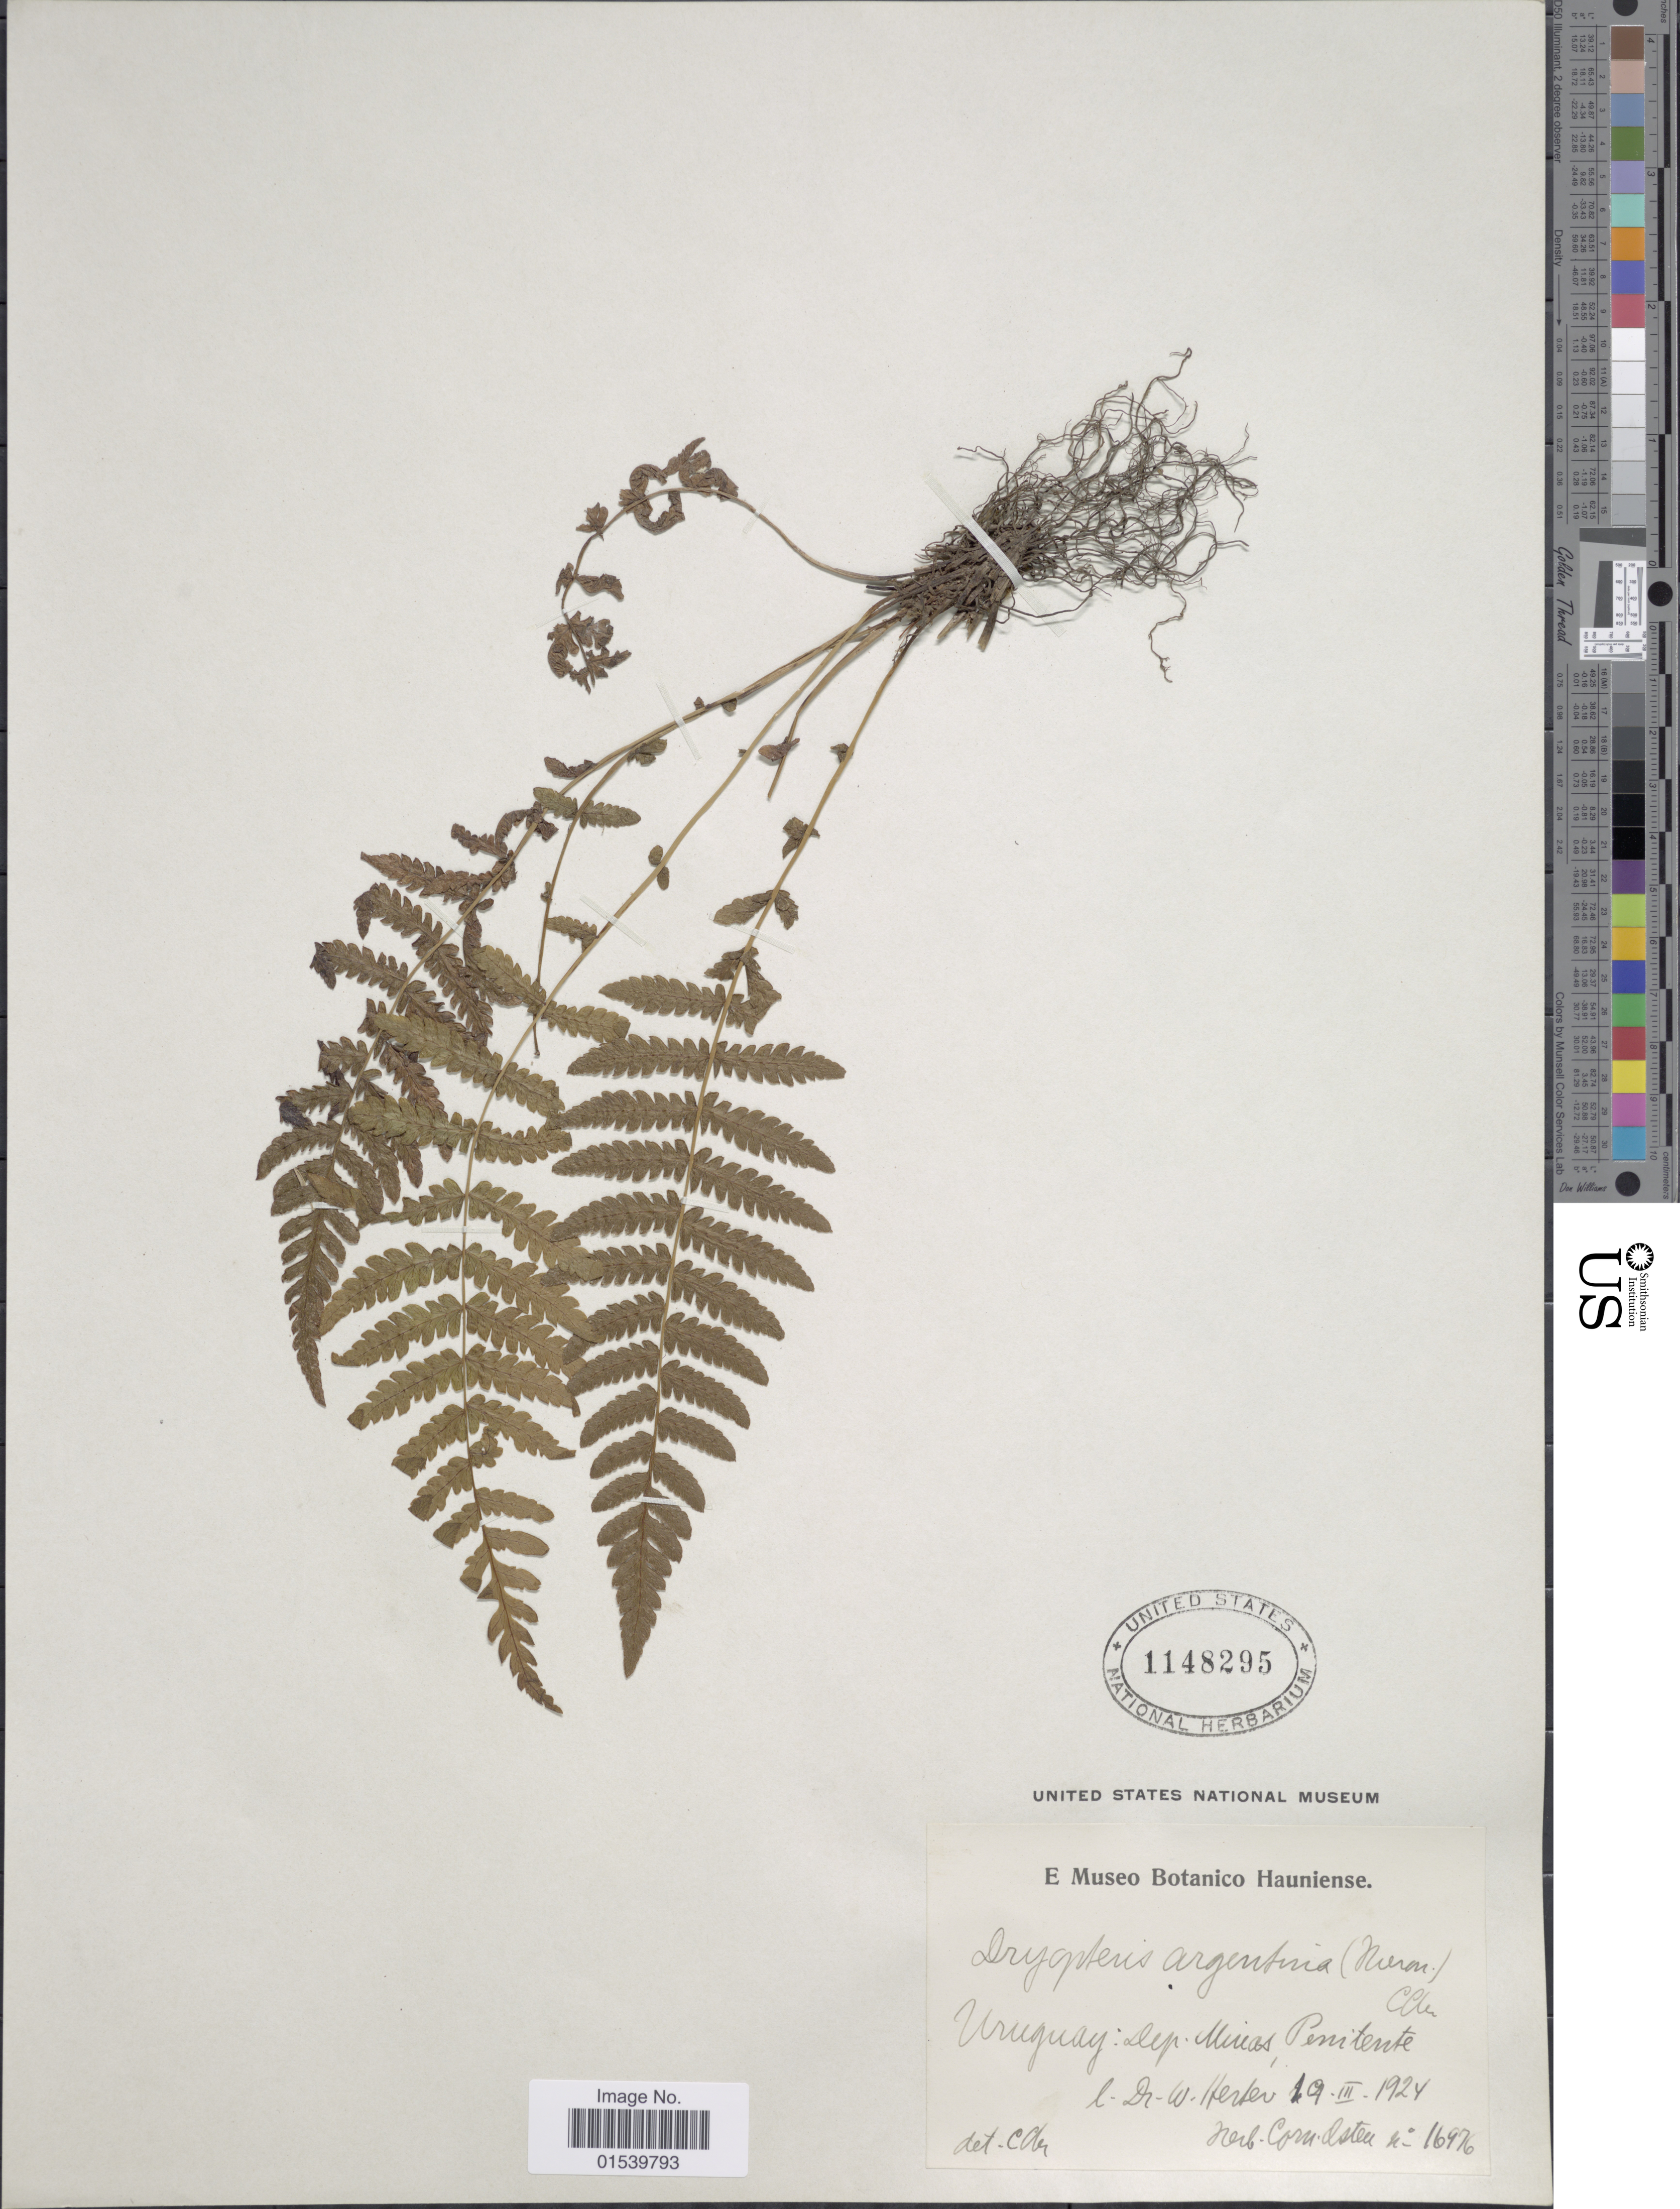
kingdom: Plantae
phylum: Tracheophyta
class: Polypodiopsida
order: Polypodiales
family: Thelypteridaceae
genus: Amauropelta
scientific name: Amauropelta argentina (Hieron.) comb. nov., ined. 2015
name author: (Hieron.)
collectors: W. G. Herter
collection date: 1924-03-19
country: Uruguay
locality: Dep. Minas, Penitente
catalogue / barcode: US 1148295